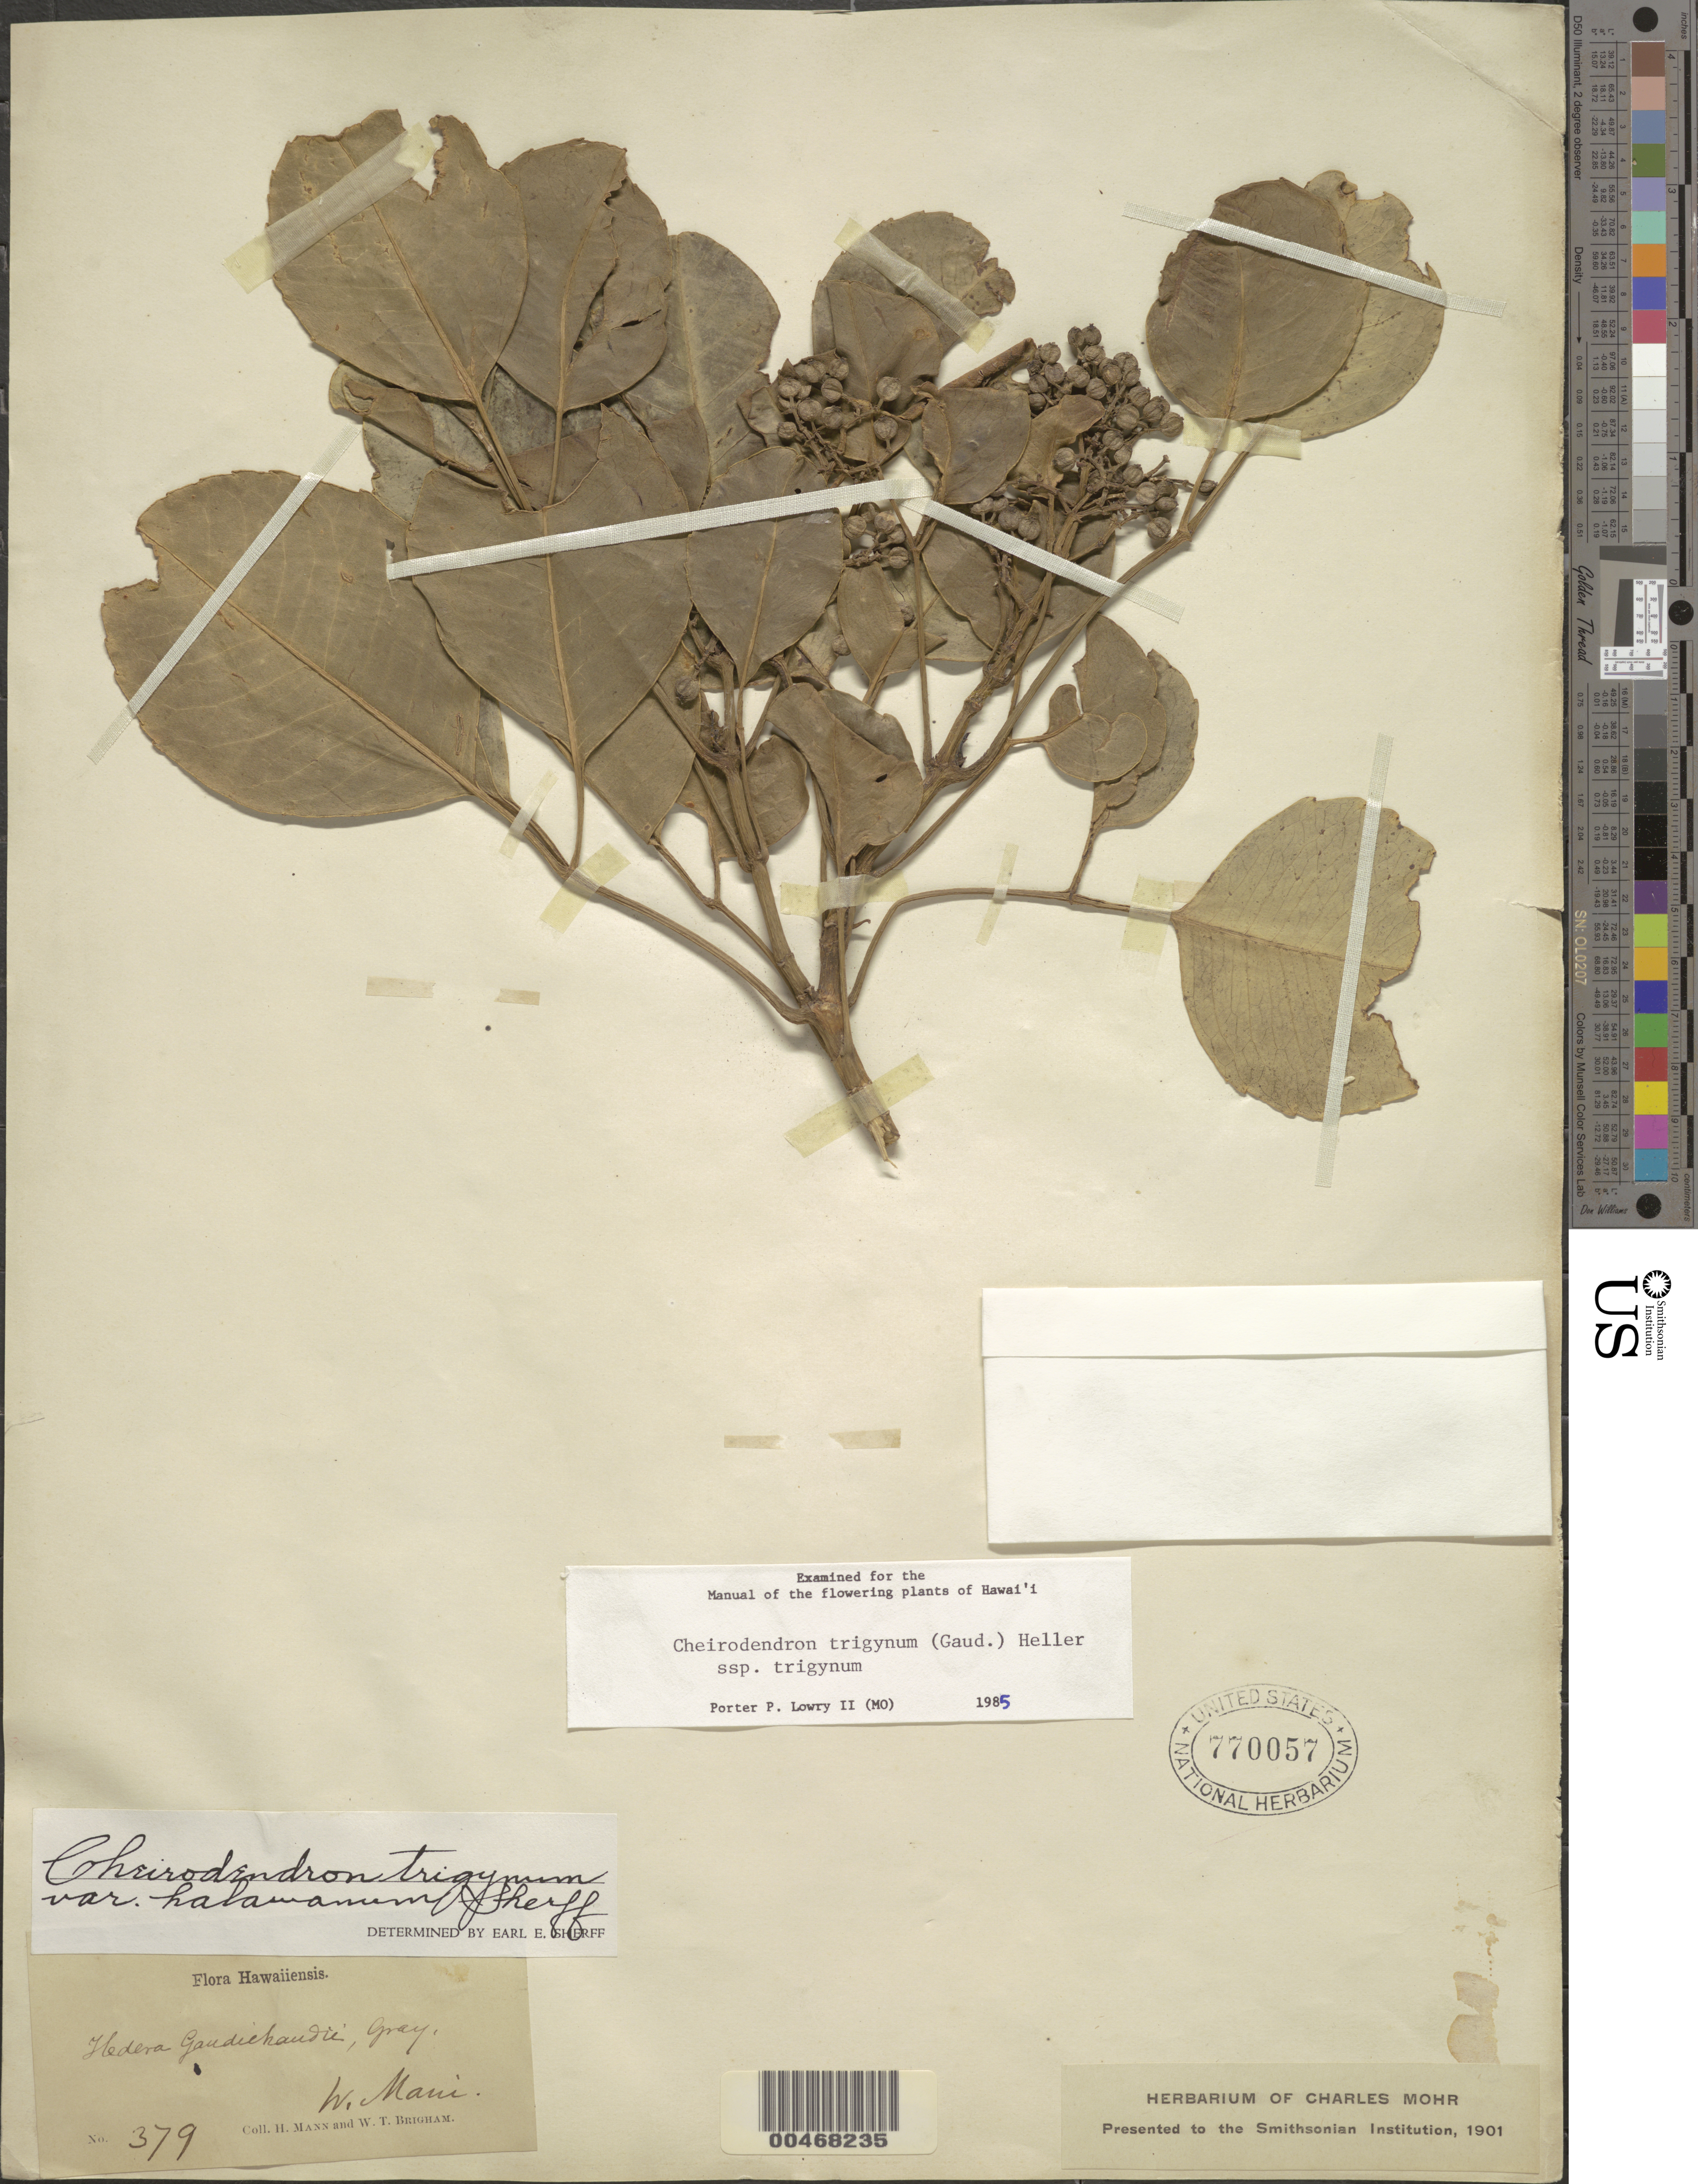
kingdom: Plantae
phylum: Tracheophyta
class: Magnoliopsida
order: Apiales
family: Araliaceae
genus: Cheirodendron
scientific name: Cheirodendron trigynum subsp. trigynum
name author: (Gaudich.) A. Heller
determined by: Lowry, P. P., (MO), Missouri Botanical Garden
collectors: H. Mann & W. T. Brigham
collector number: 379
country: United States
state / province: Hawaii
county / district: Maui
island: Maui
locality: W Maui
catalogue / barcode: US 770057